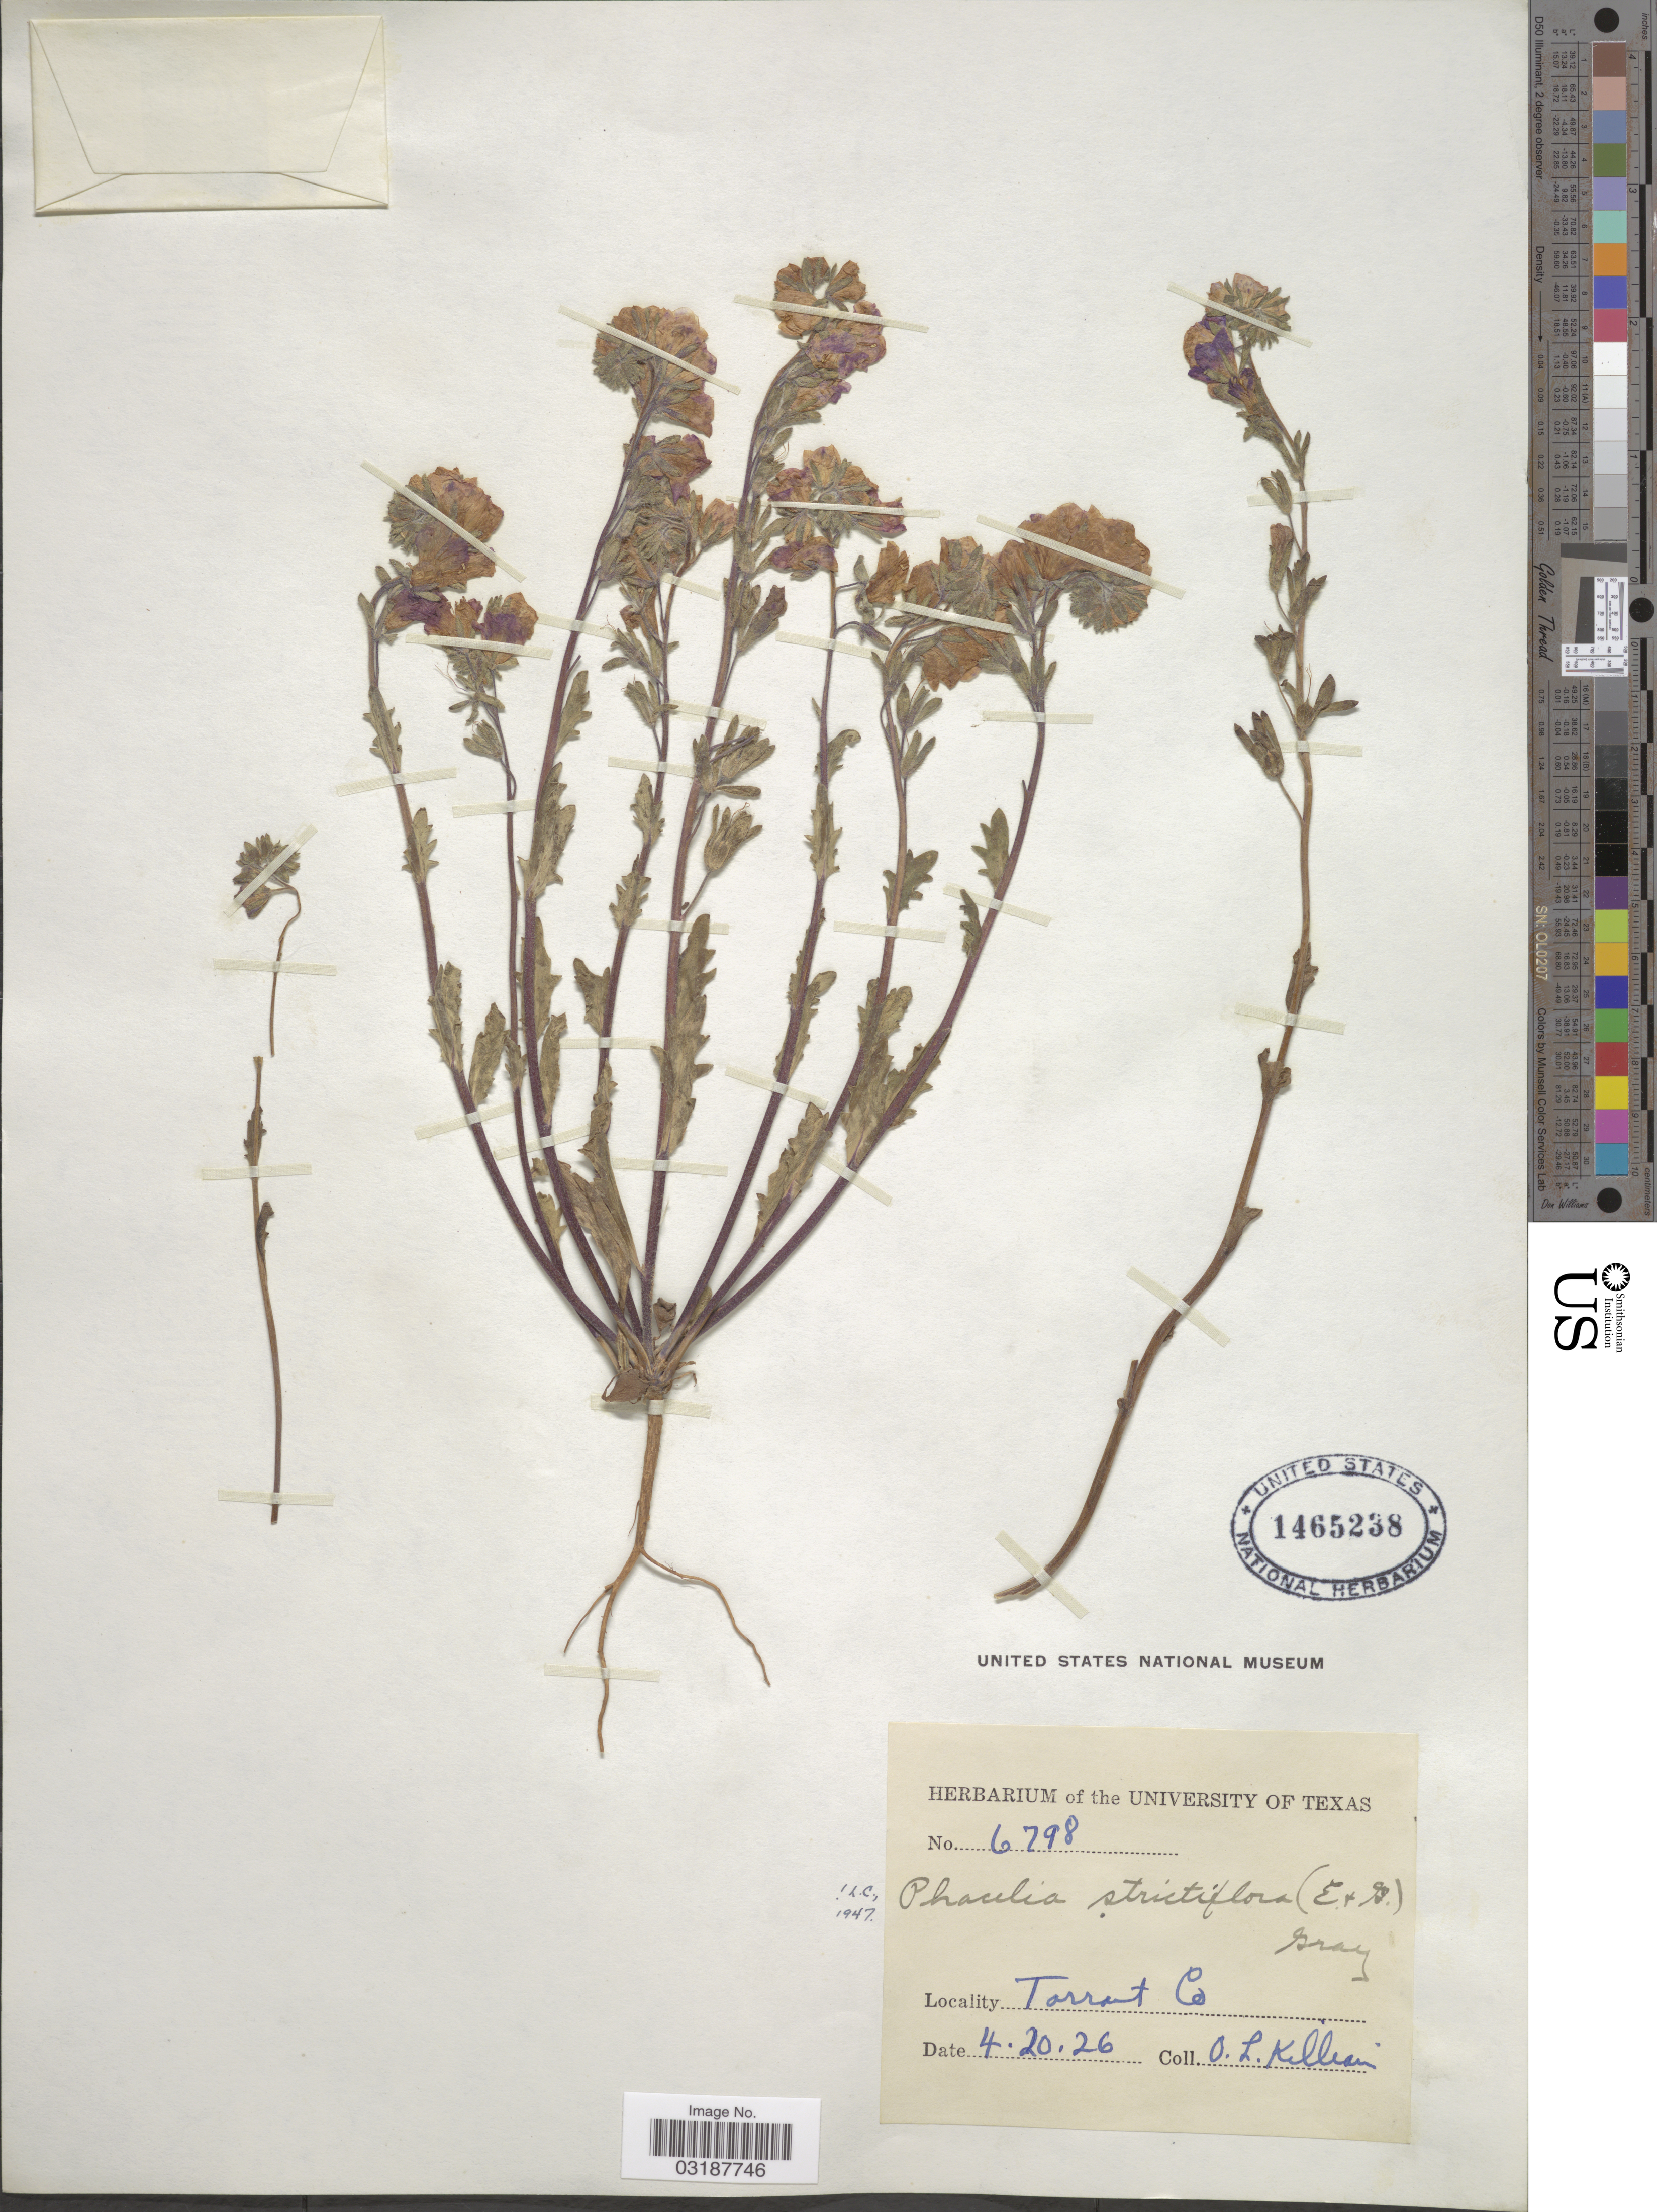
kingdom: Plantae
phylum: Tracheophyta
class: Magnoliopsida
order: Boraginales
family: Hydrophyllaceae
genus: Phacelia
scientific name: Phacelia strictiflora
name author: (Engelm. & A. Gray) A. Gray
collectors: O. Killian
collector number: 6798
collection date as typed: Transcribed d/m/y: 20/4/26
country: United States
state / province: Texas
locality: Tarrant Co.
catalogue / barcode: US 1465238